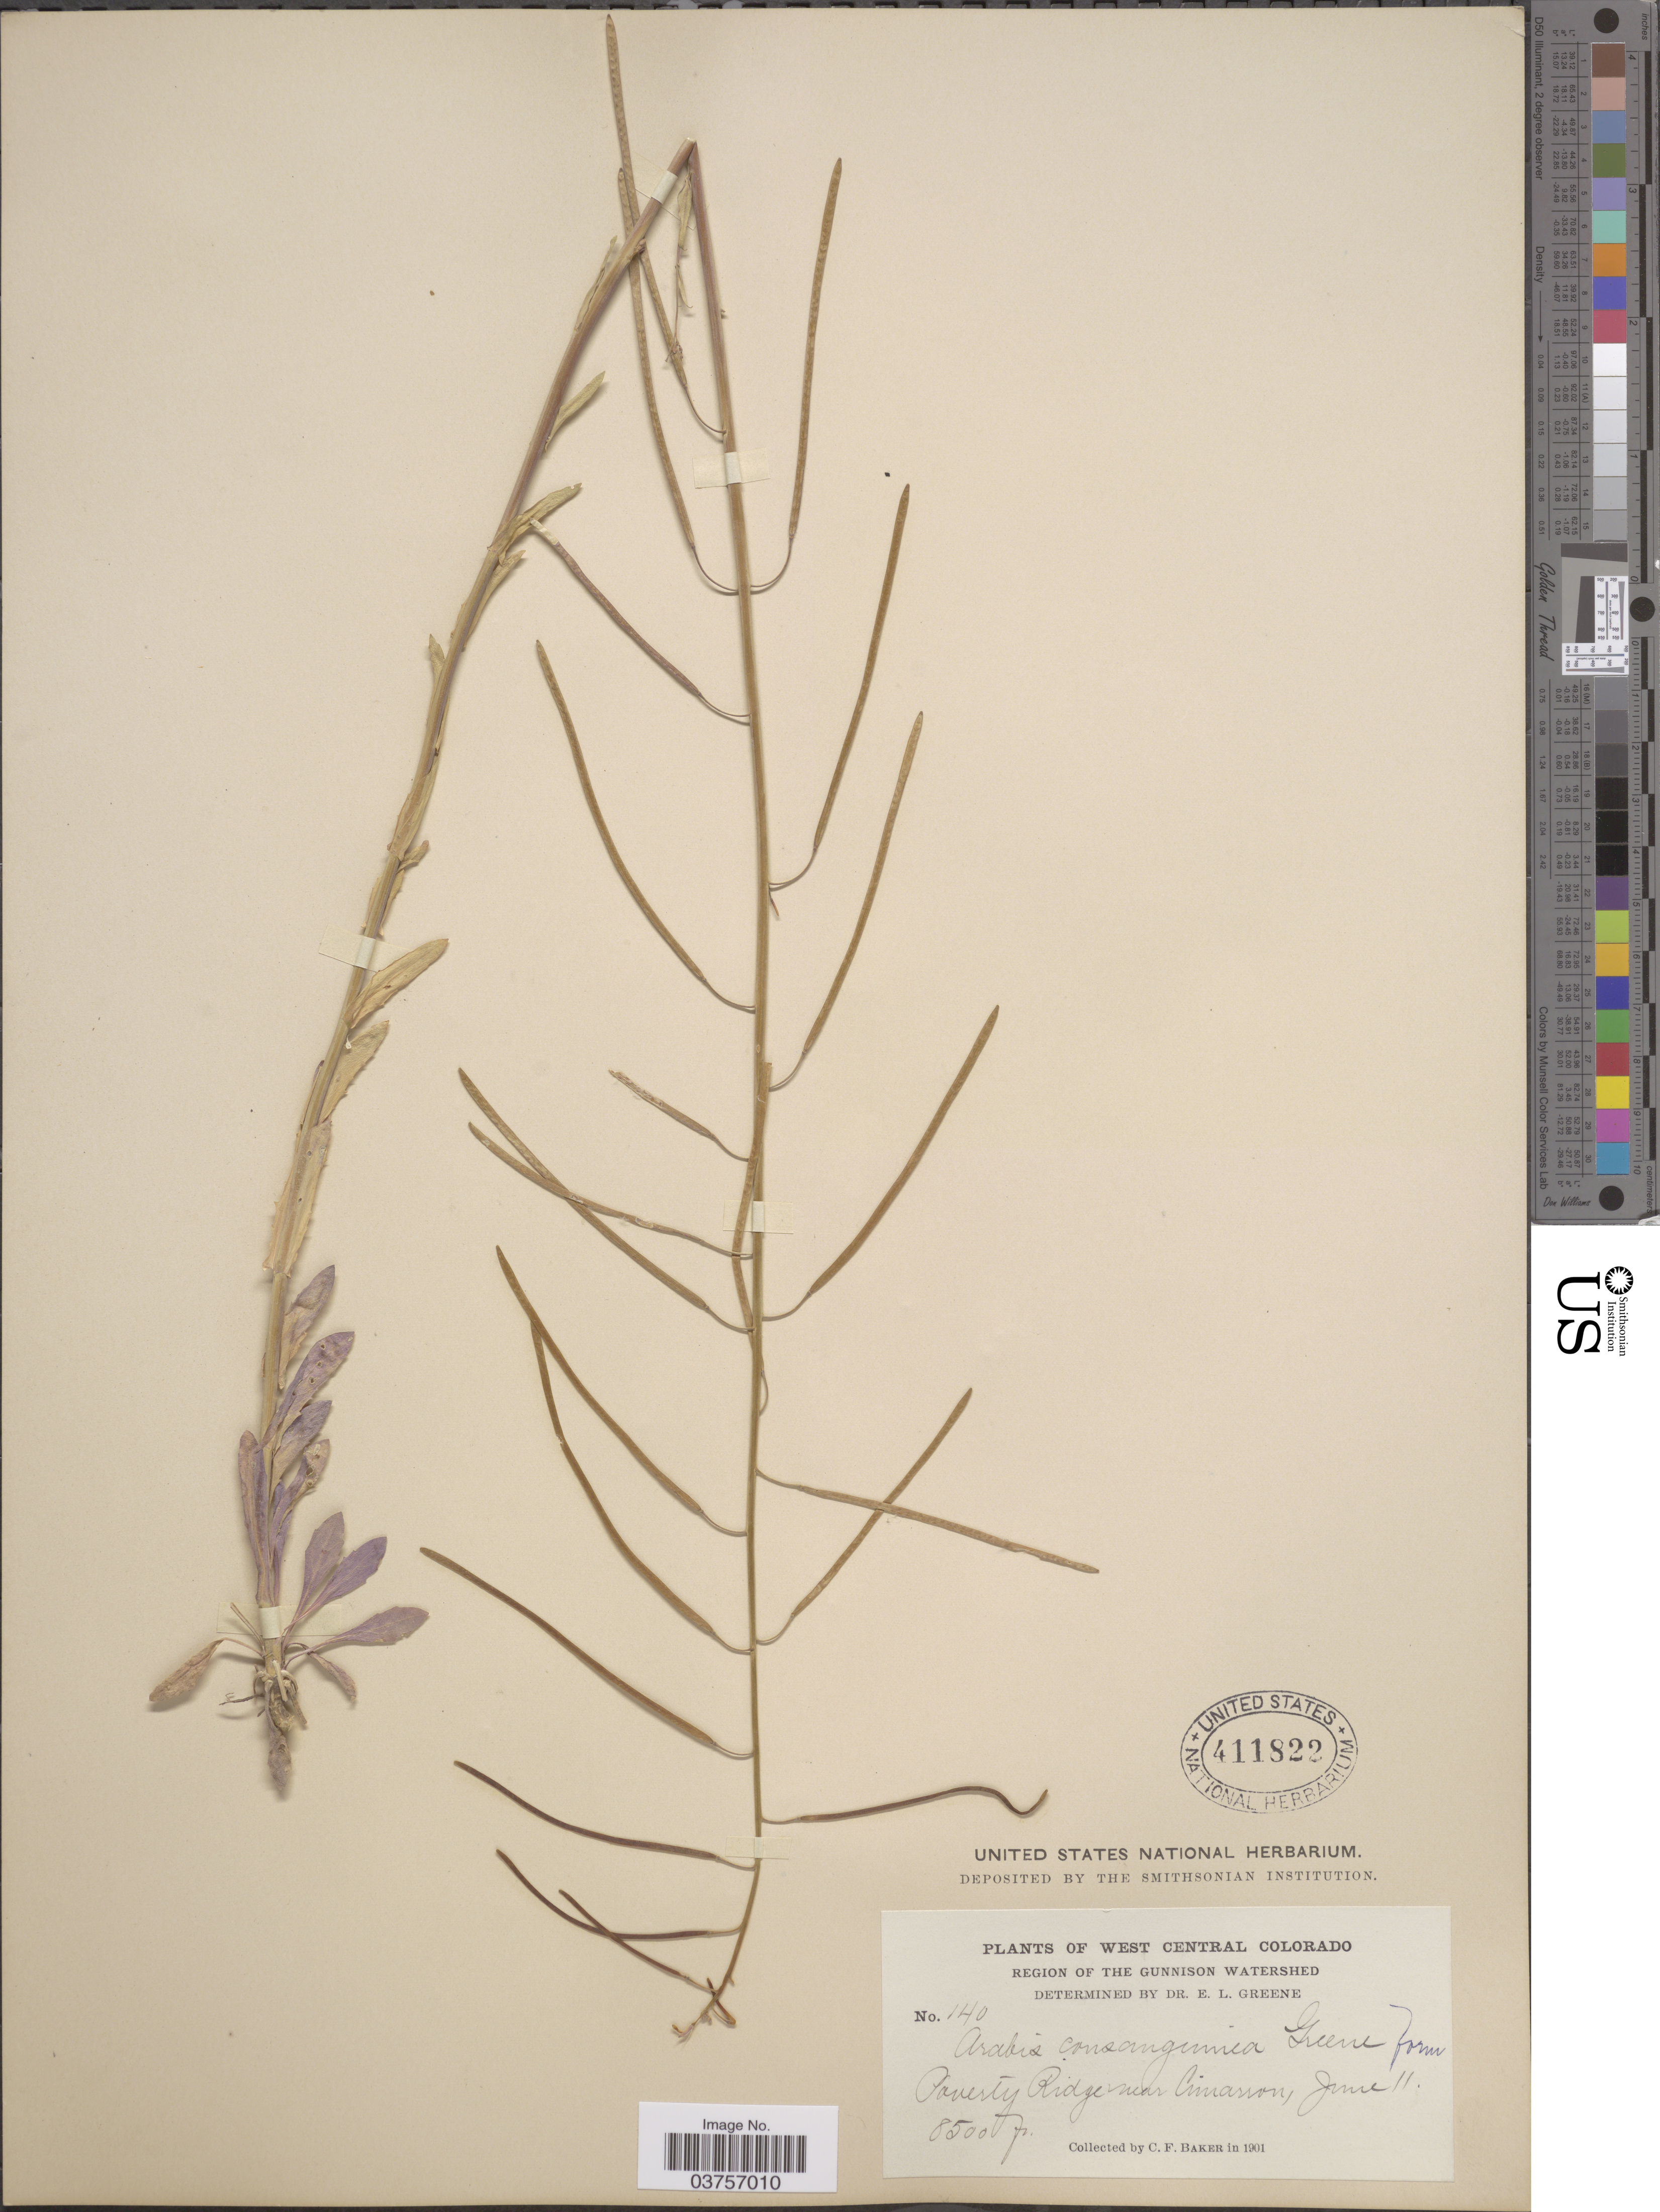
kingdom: Plantae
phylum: Tracheophyta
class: Magnoliopsida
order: Brassicales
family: Brassicaceae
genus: Arabis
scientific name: Arabis fendleri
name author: (S. Watson) Greene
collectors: C. F. Baker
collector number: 140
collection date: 1901-06-11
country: United States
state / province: Colorado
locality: West Central Colorado. Region of the Gunnison watershed. Poverty Ridge near Cimarron.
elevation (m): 2591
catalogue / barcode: US 411822